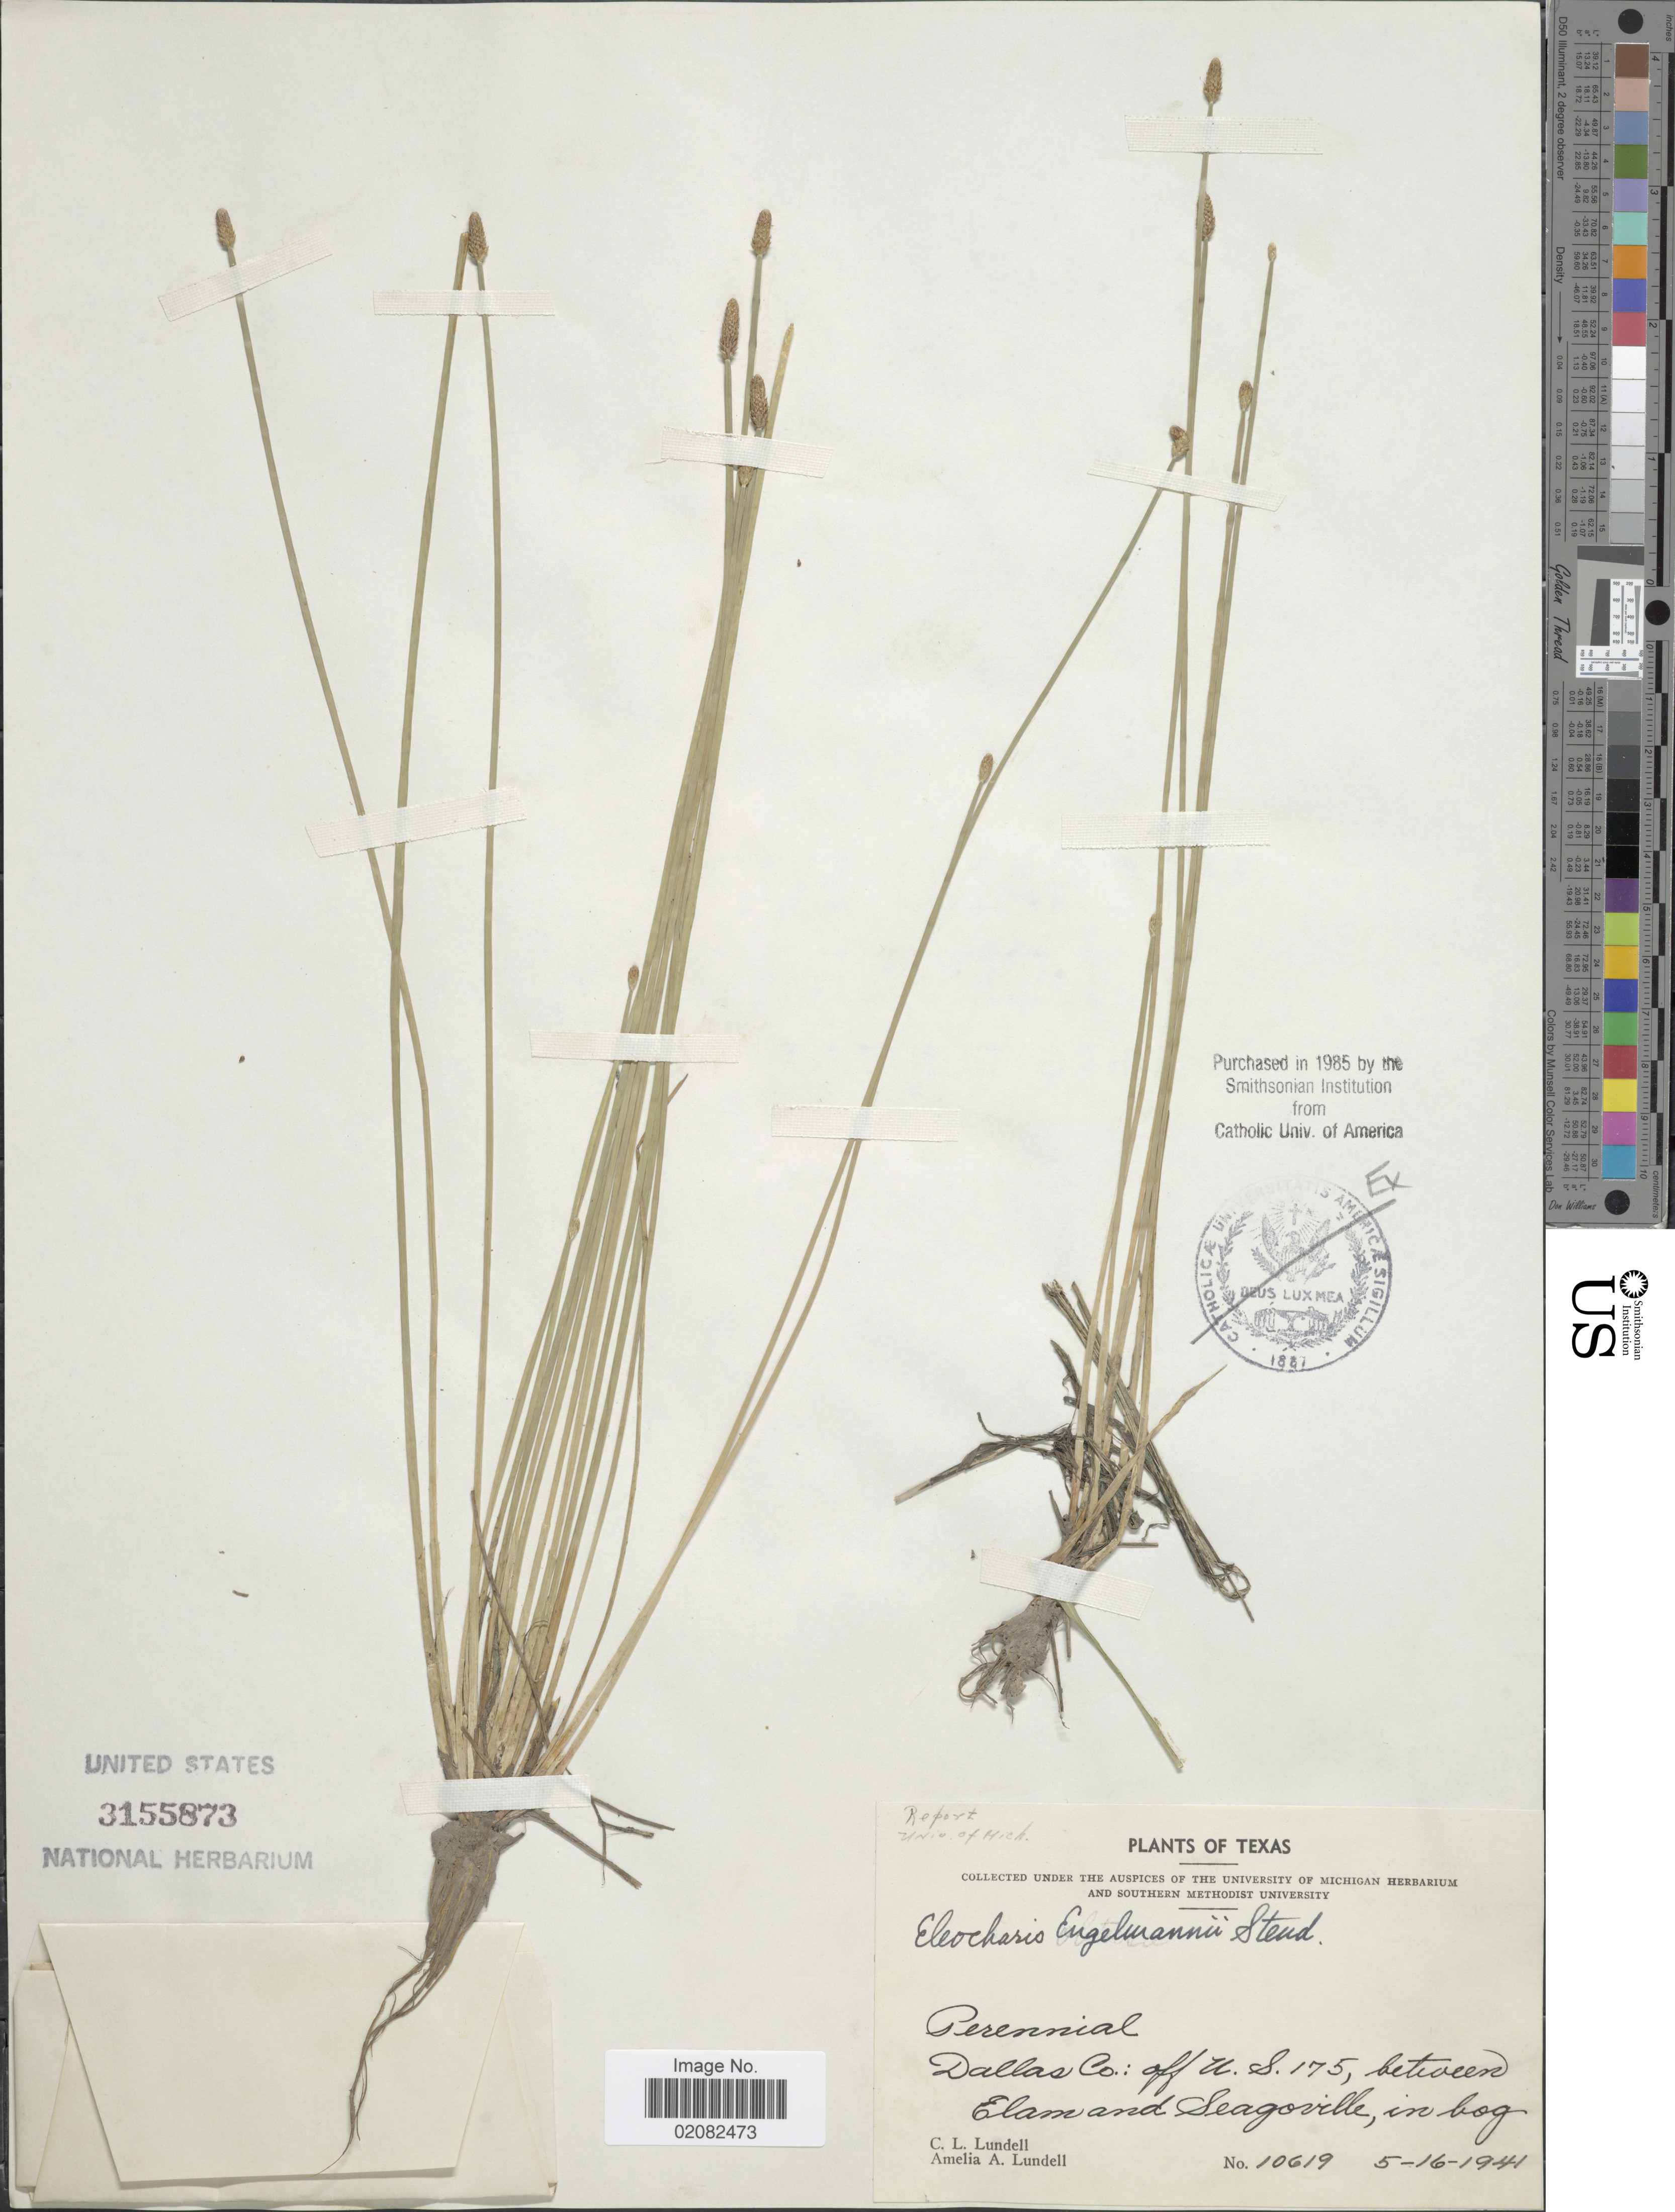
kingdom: Plantae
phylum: Tracheophyta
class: Liliopsida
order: Poales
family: Cyperaceae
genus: Eleocharis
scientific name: Eleocharis engelmannii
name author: Steud.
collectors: C. L. Lundell & A. A. Lundell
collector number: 10619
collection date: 1944-05-16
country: United States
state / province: Texas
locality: Dallas Co, off U.S. 175, between Elam and Seagoville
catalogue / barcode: US 3155873